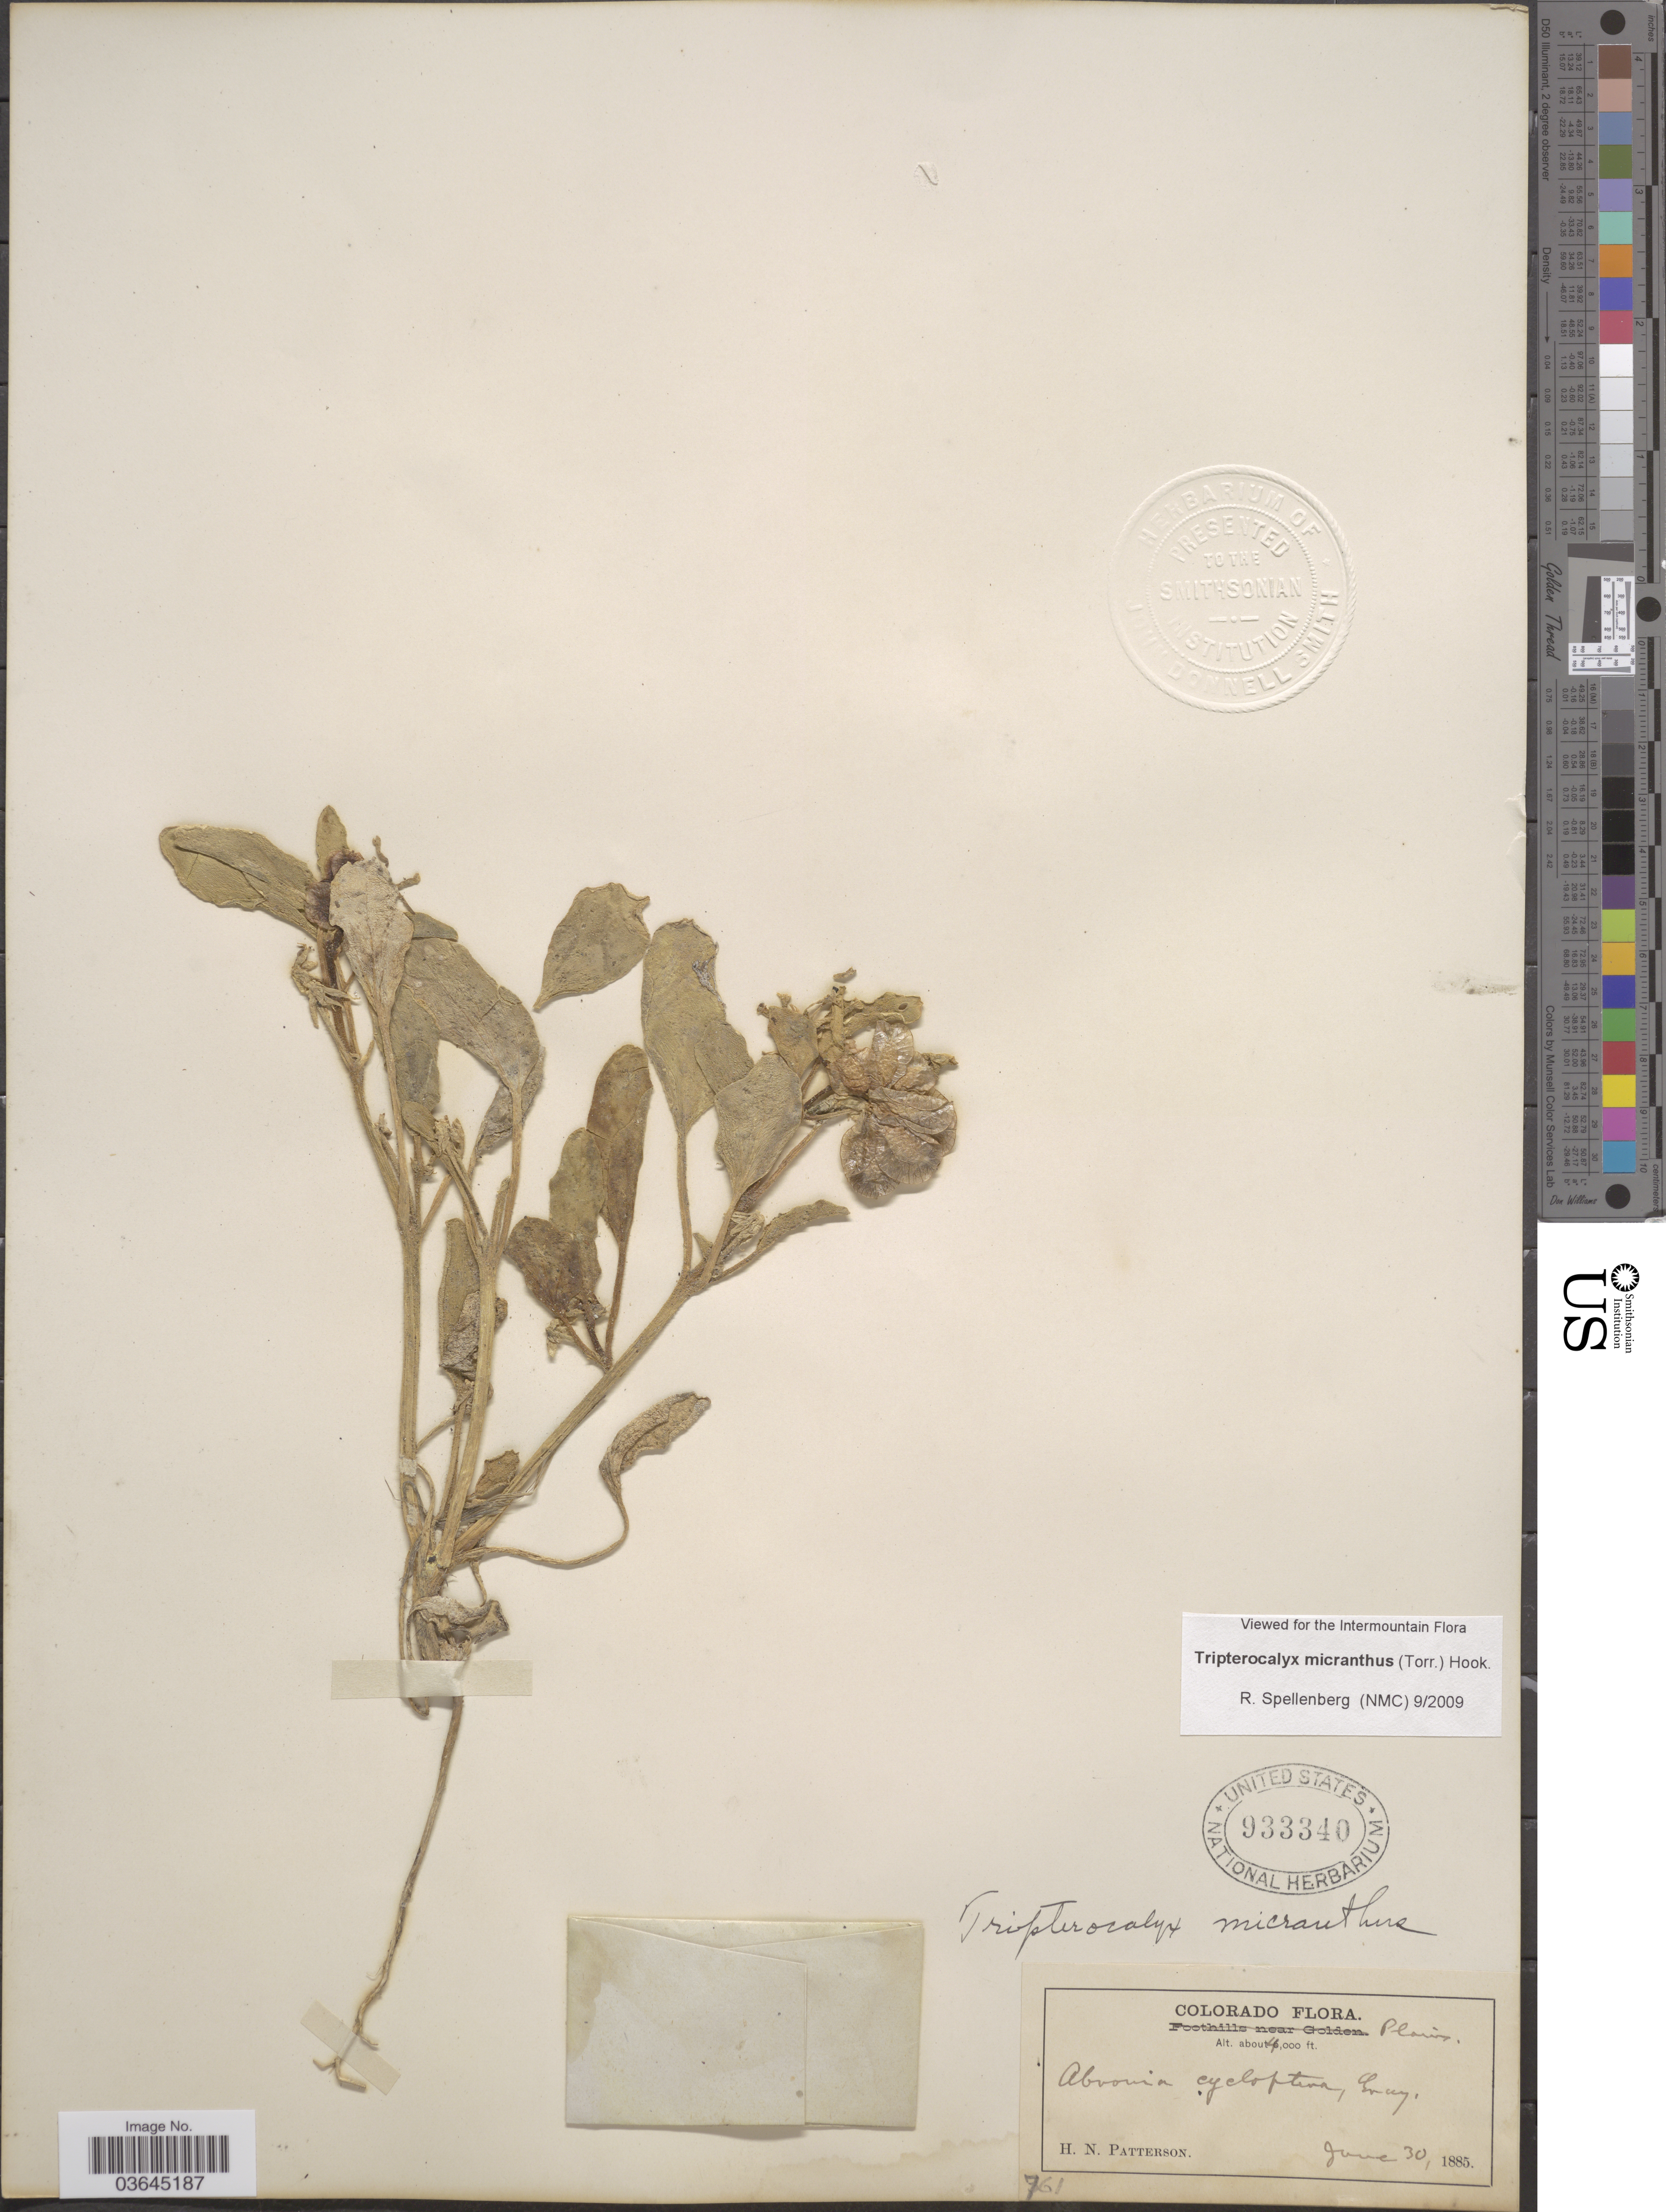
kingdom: Plantae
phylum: Tracheophyta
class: Magnoliopsida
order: Caryophyllales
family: Nyctaginaceae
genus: Tripterocalyx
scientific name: Tripterocalyx micranthus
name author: (Torr.) Hook.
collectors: H. N. Patterson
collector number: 761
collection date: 1885-06-30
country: United States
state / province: Colorado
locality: Plains.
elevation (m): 1219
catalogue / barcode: US 933340